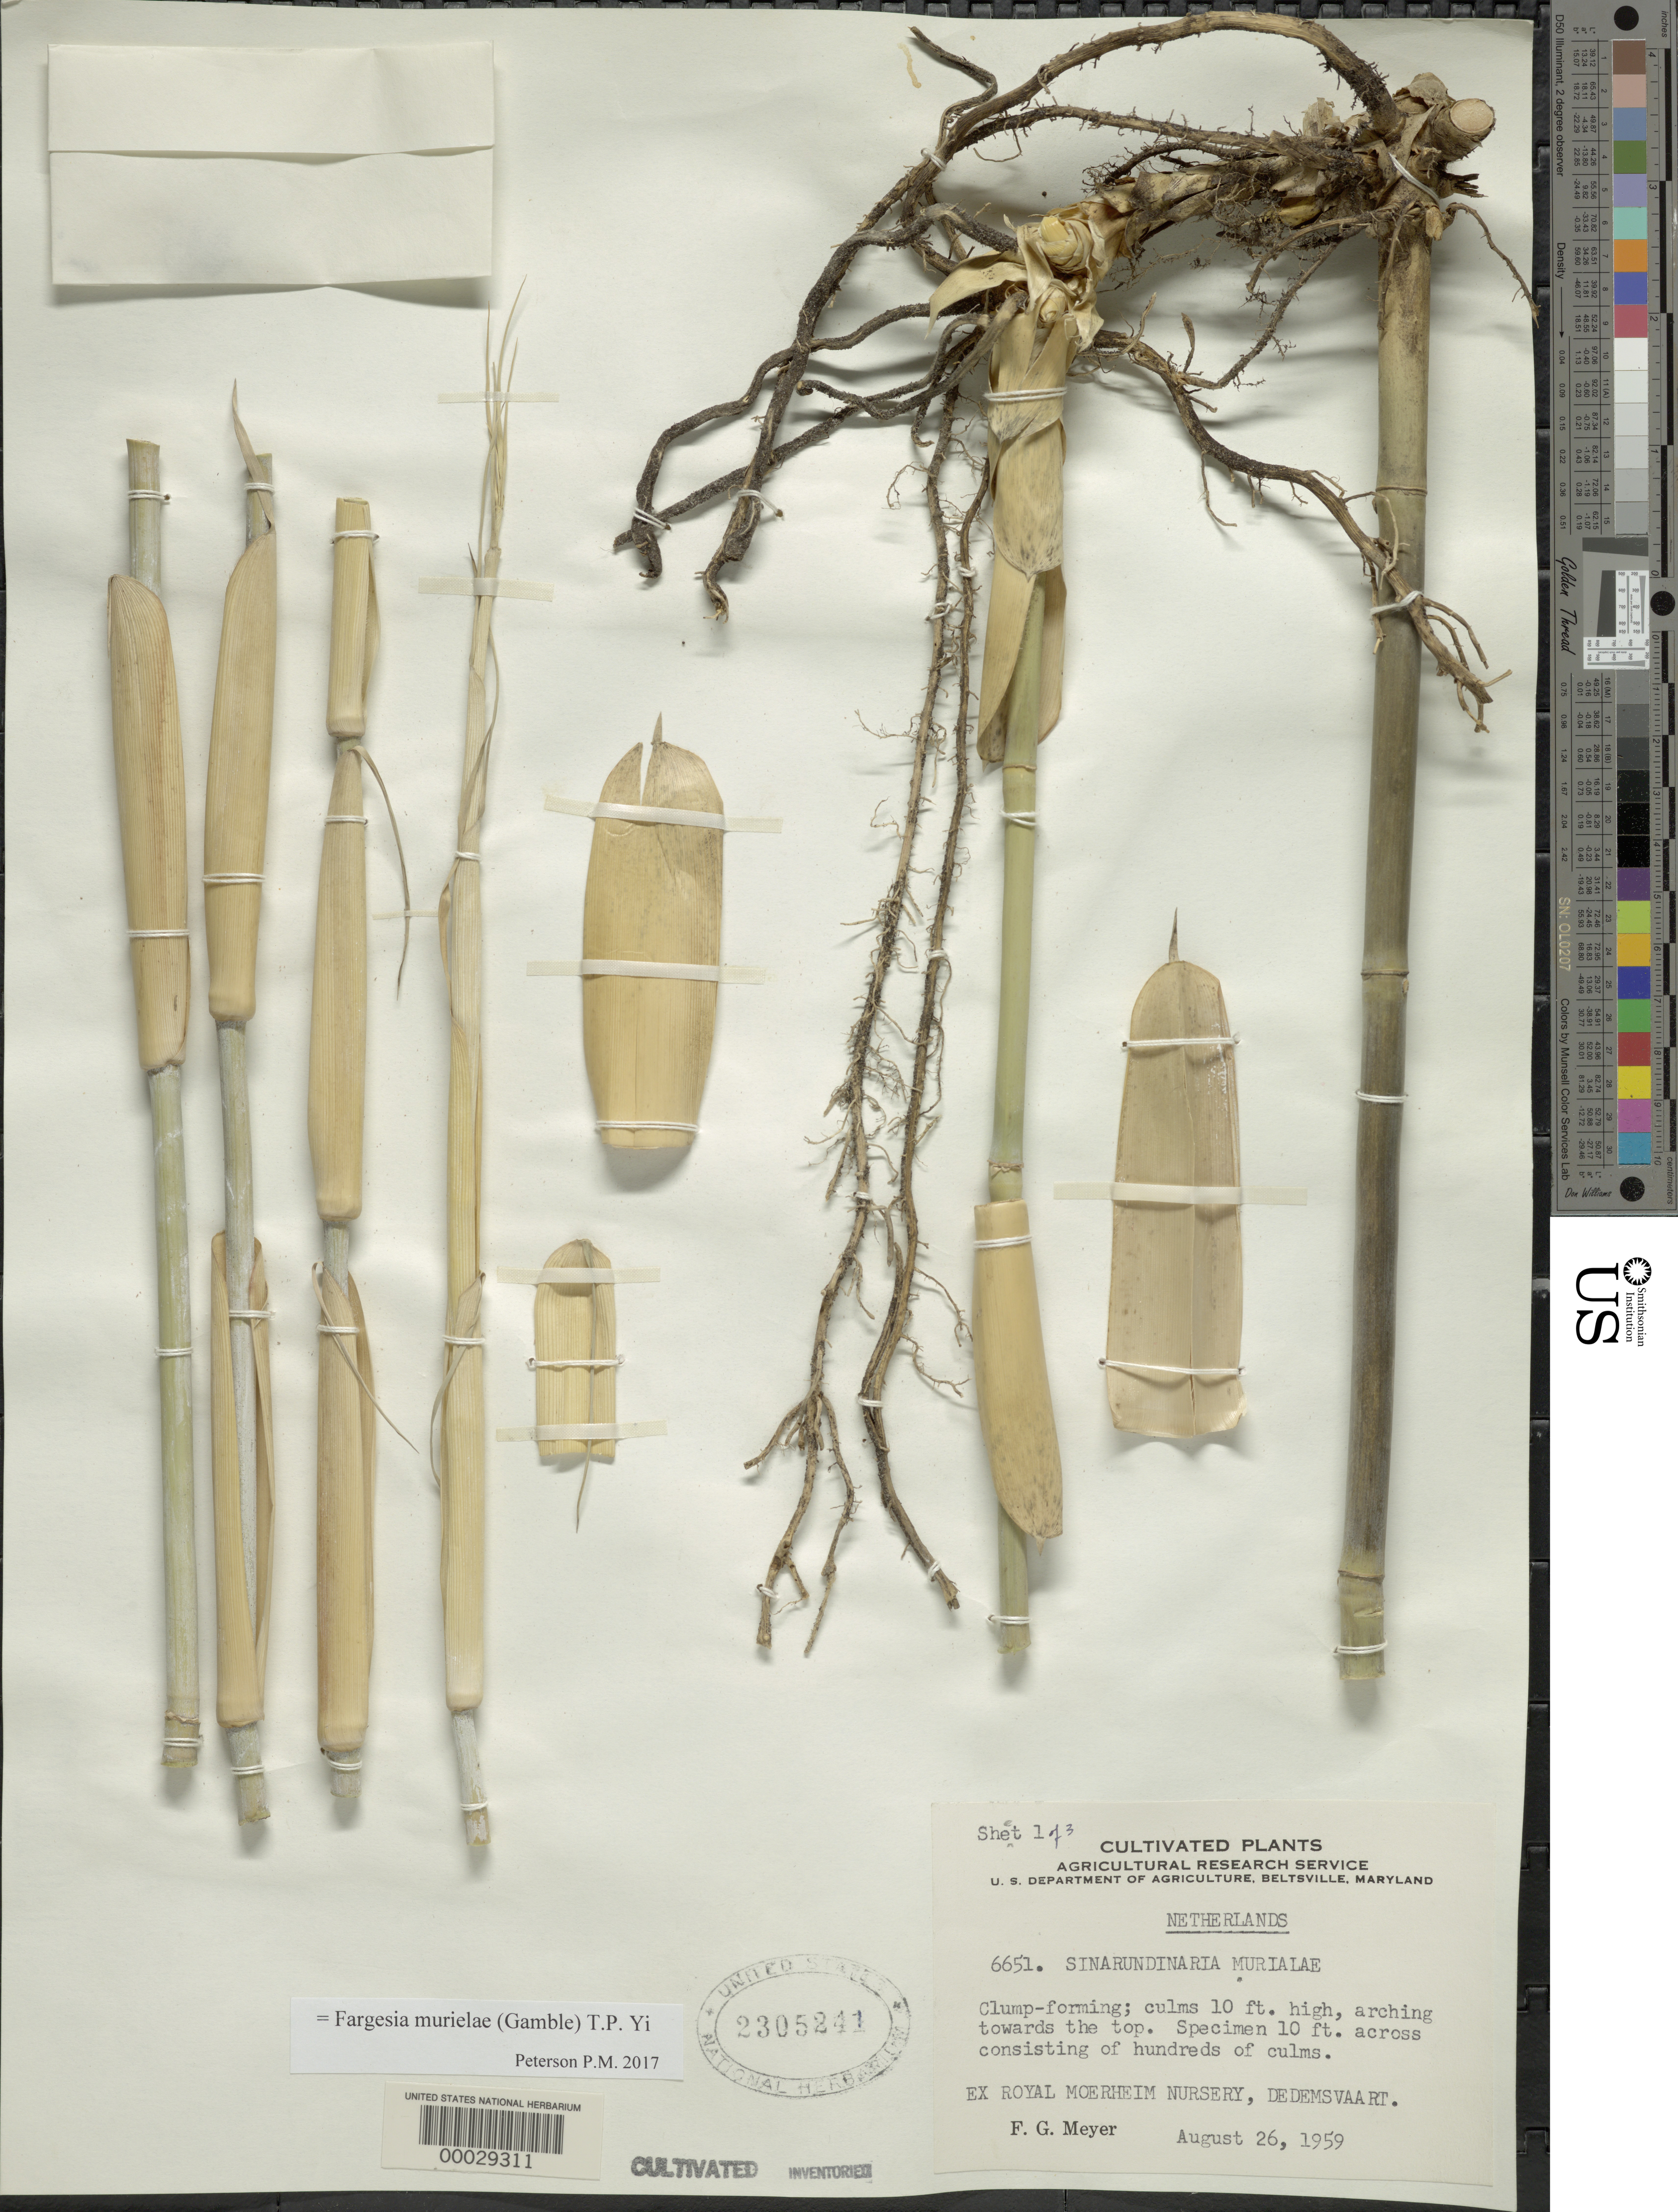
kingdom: Plantae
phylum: Tracheophyta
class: Liliopsida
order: Poales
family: Poaceae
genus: Fargesia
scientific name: Fargesia murielae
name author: (Gamble) T.P. Yi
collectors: F. G. Meyer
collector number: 6651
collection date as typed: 26 Aug 1959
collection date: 1959-08-26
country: Netherlands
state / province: Overijssel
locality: Overijssel, royal moerheim nursery, dedemsvaart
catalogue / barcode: US 2305241